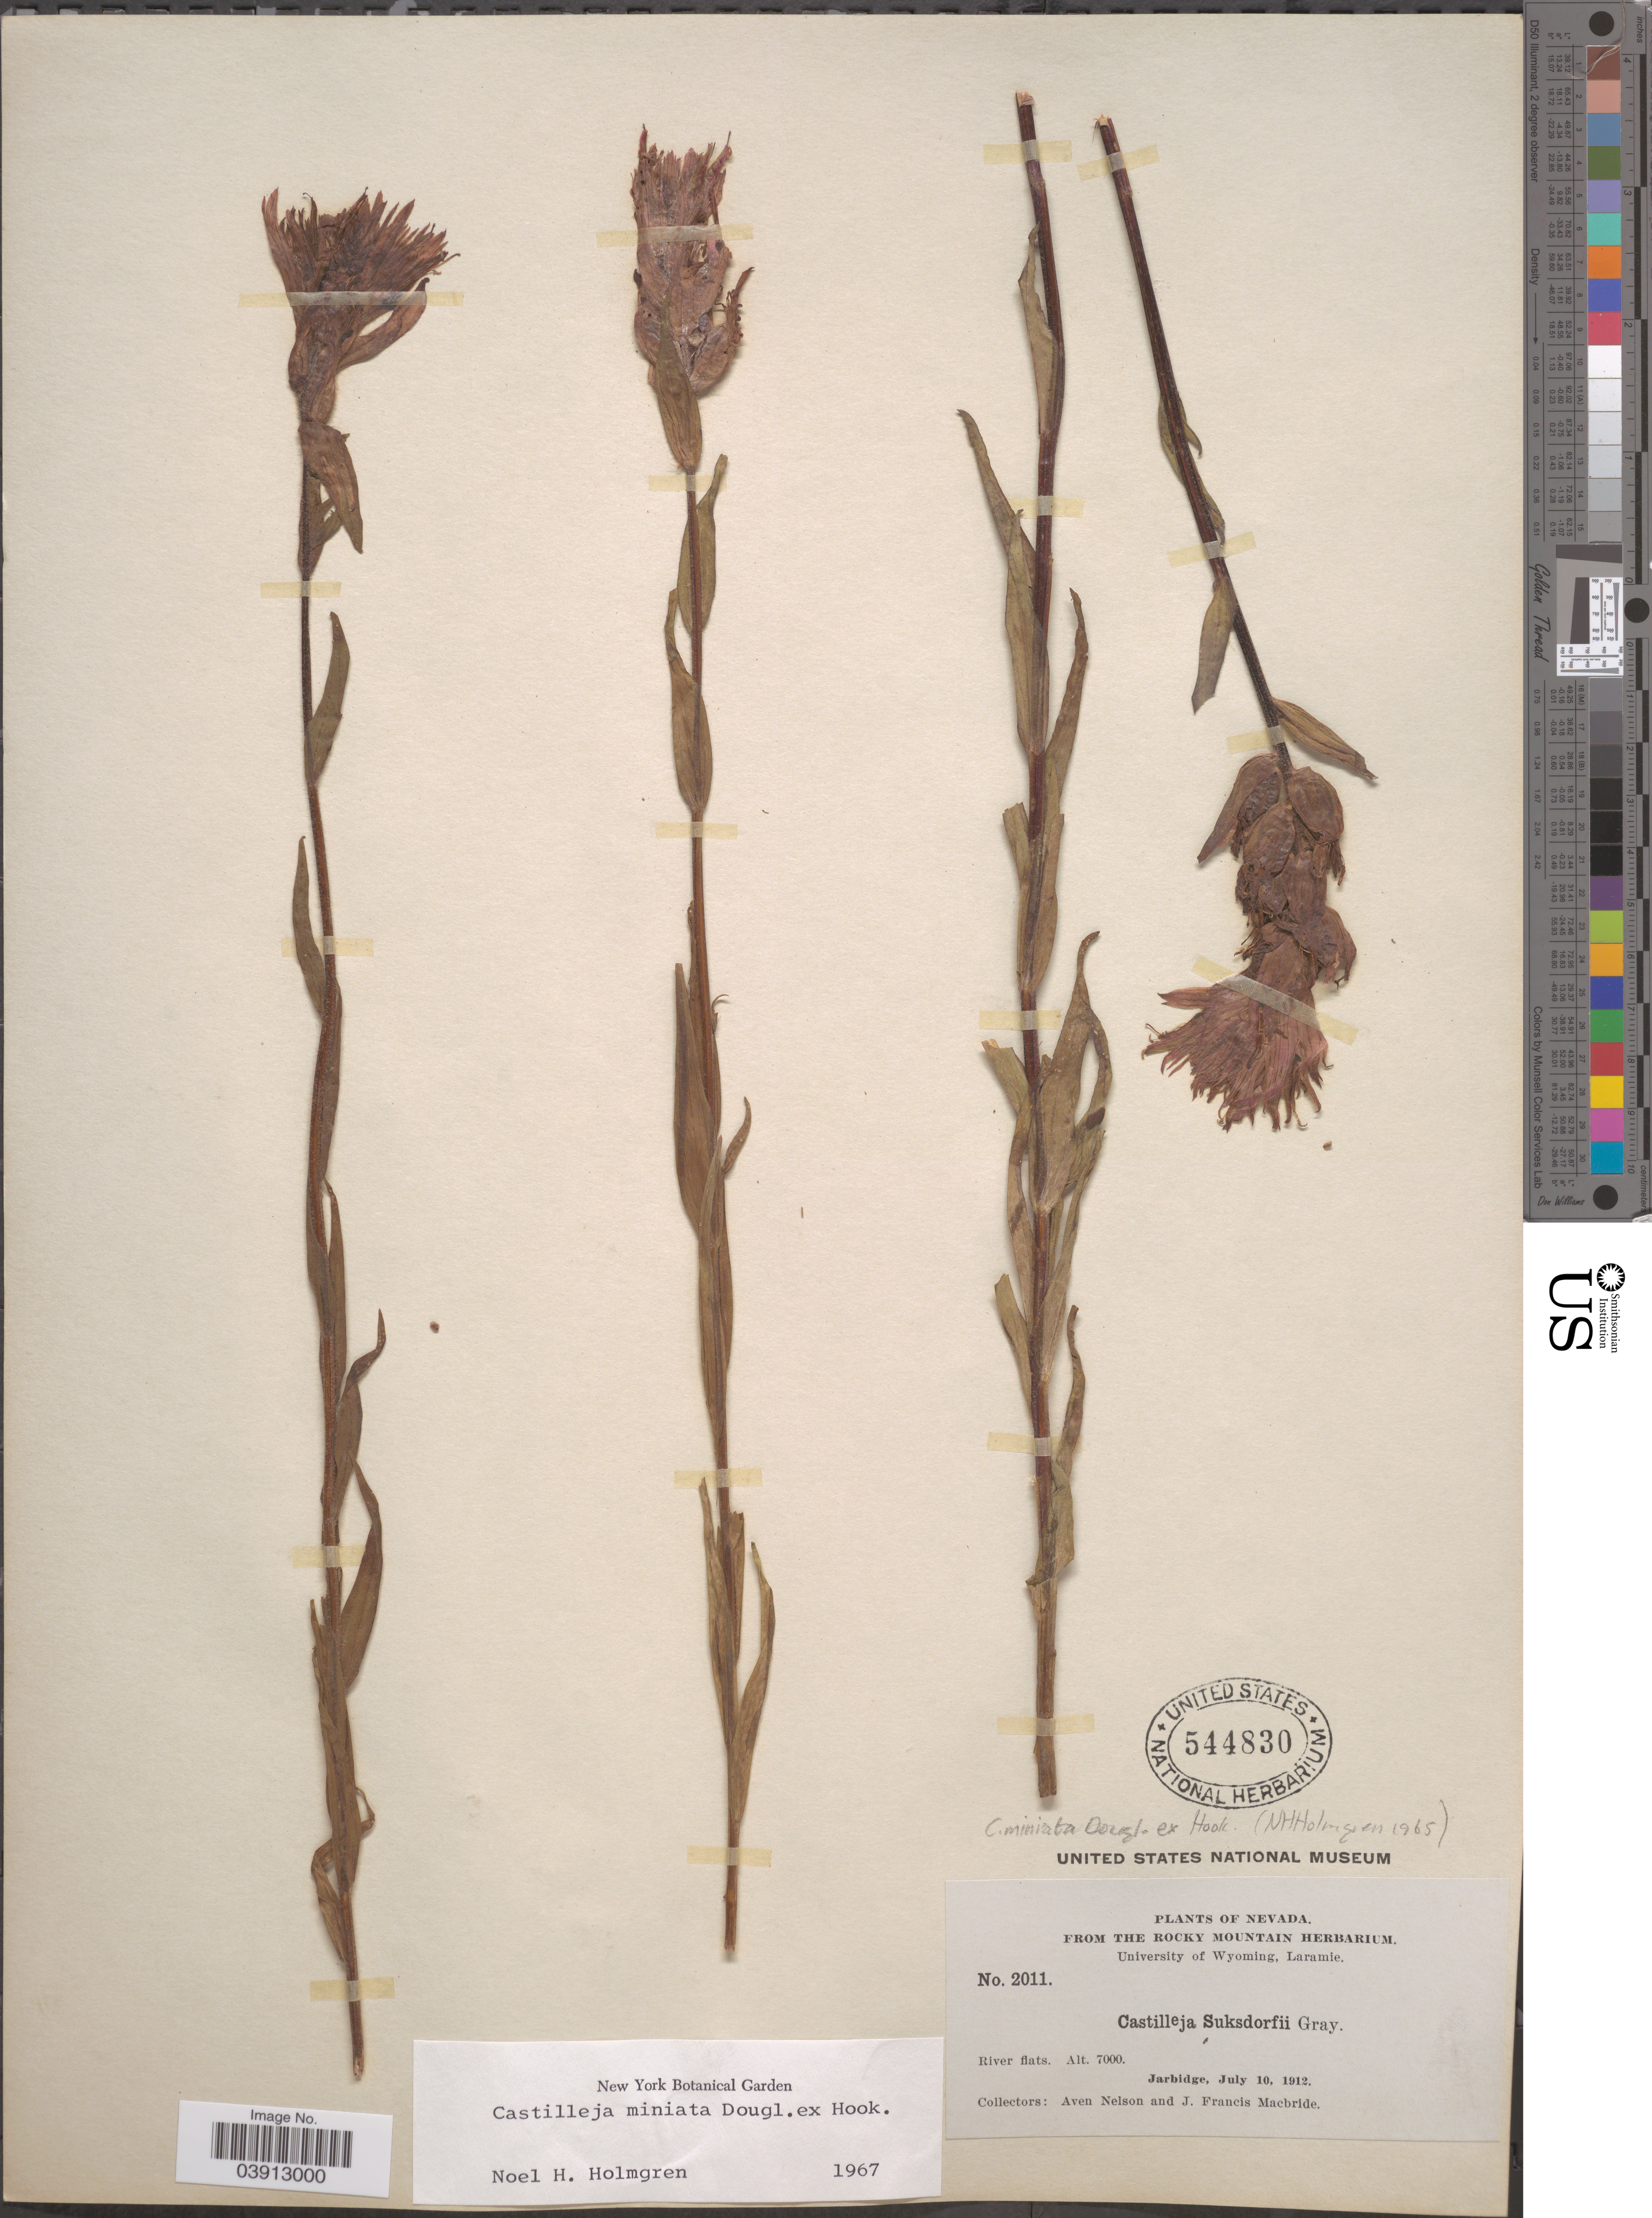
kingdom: Plantae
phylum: Tracheophyta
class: Magnoliopsida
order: Lamiales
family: Orobanchaceae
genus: Castilleja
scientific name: Castilleja miniata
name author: Douglas ex Hook.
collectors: A. Nelson & J. F. Macbride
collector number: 2011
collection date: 1912-07-10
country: United States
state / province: Nevada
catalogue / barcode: US 544830